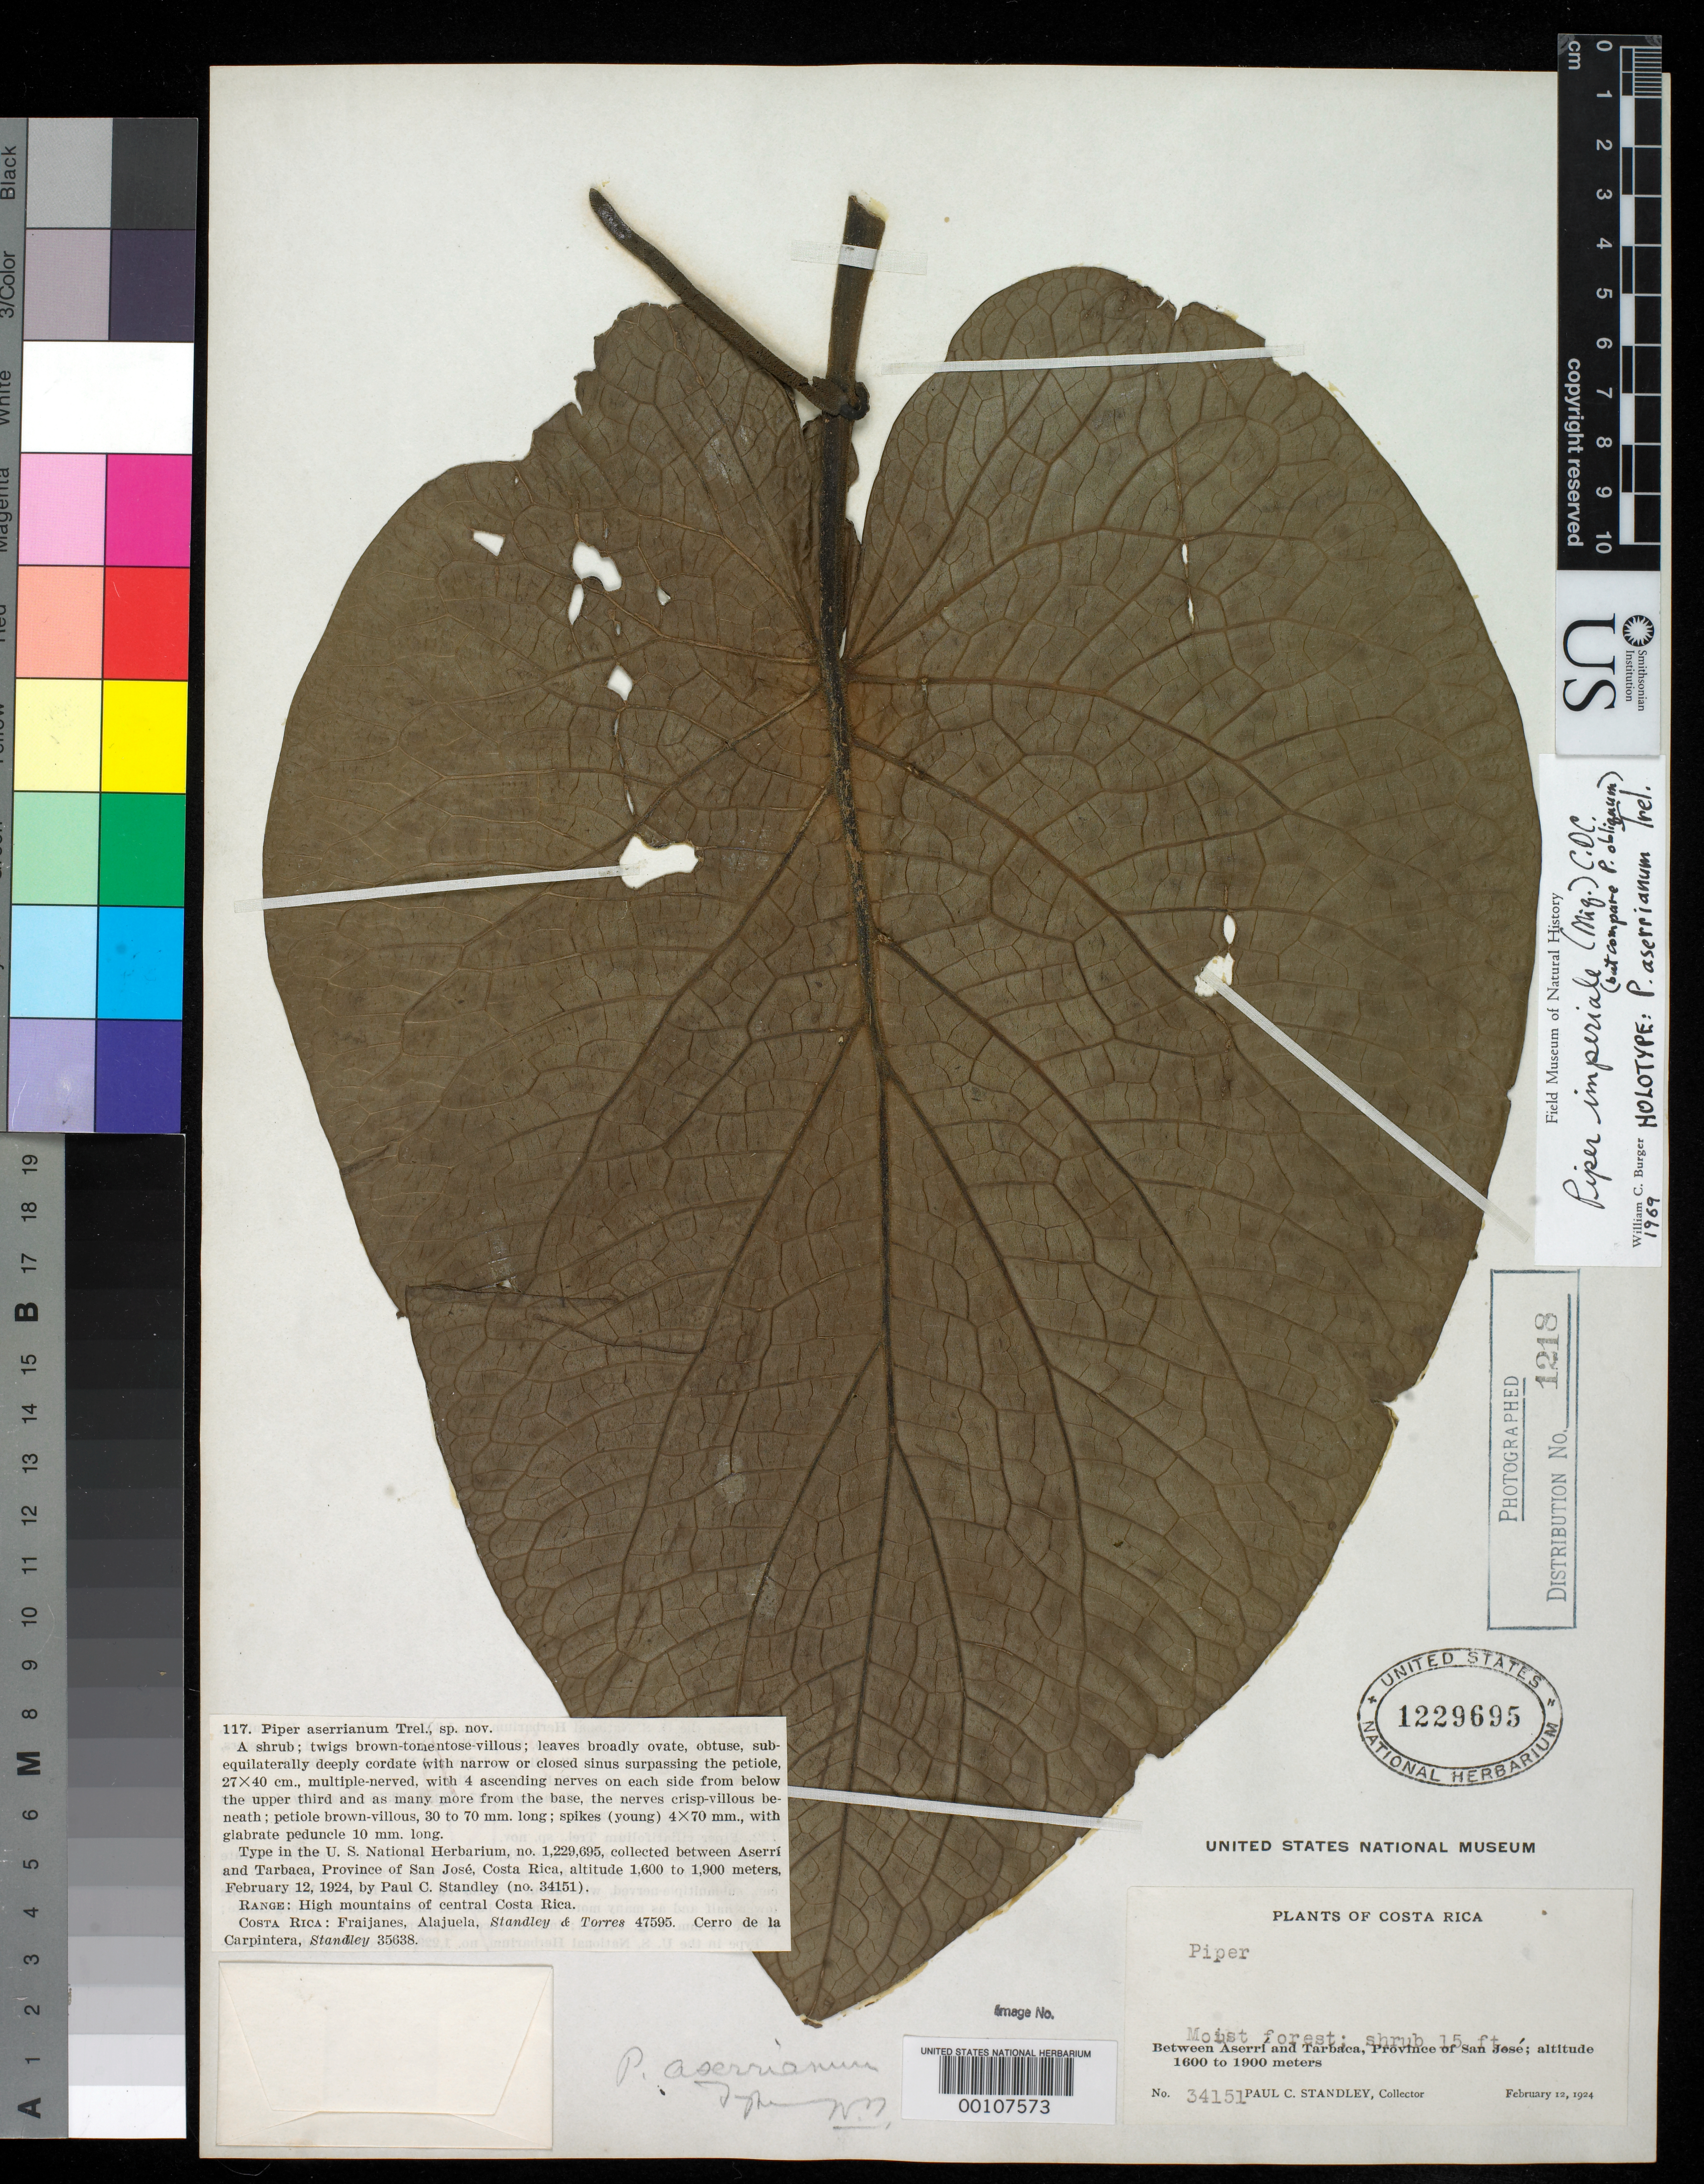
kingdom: Plantae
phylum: Tracheophyta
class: Magnoliopsida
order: Piperales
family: Piperaceae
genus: Piper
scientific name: Piper aserrianum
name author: Trel.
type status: Holotype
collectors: P. C. Standley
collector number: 34151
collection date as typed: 12 Feb 1924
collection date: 1924-02-12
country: Costa Rica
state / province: San José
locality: Between Aserri and Tarbaca.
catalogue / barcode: US 1229695